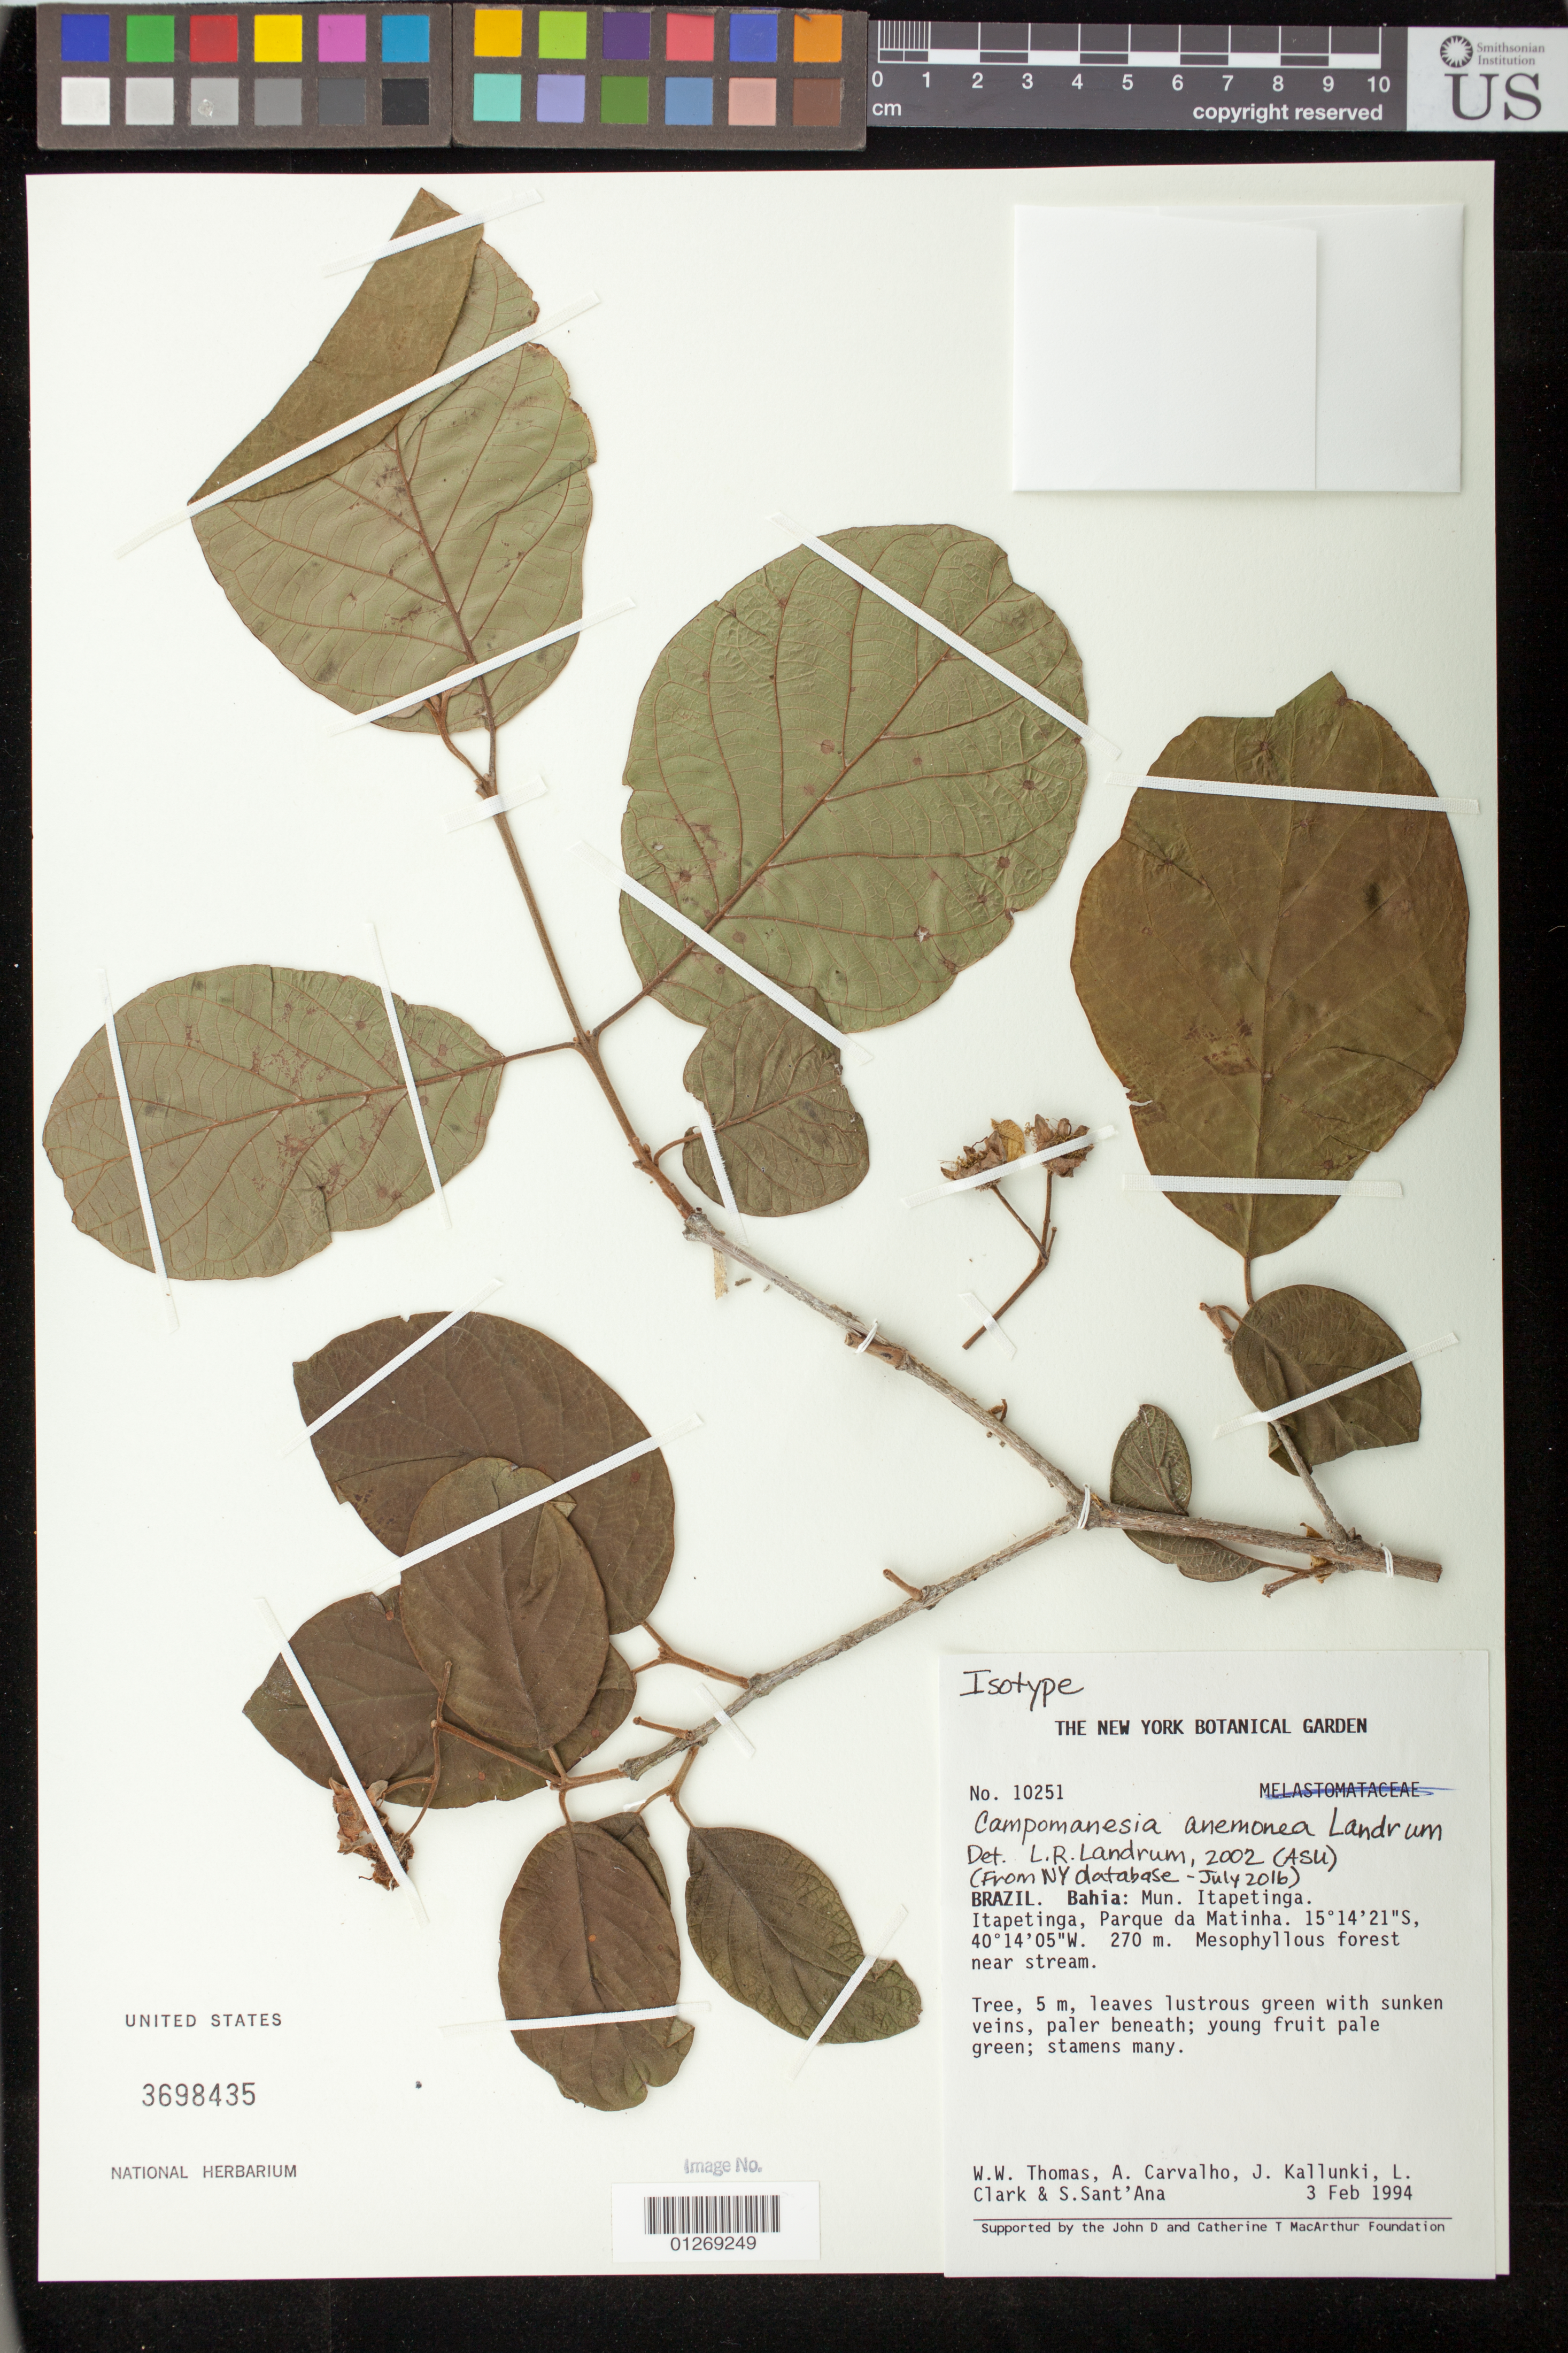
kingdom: Plantae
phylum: Tracheophyta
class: Magnoliopsida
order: Myrtales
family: Myrtaceae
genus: Campomanesia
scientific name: Campomanesia anemonea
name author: Landrum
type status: Isotype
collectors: W. W. Thomas, A. Carvalho, J. Kallunki & L. Clark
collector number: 10251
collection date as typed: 3 Feb 1994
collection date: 1994-02-03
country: Brazil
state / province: Bahia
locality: Bahia: Mun. Itapetinga. Itapetinga, Parque da Matinha.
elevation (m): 270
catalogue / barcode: US 3698435